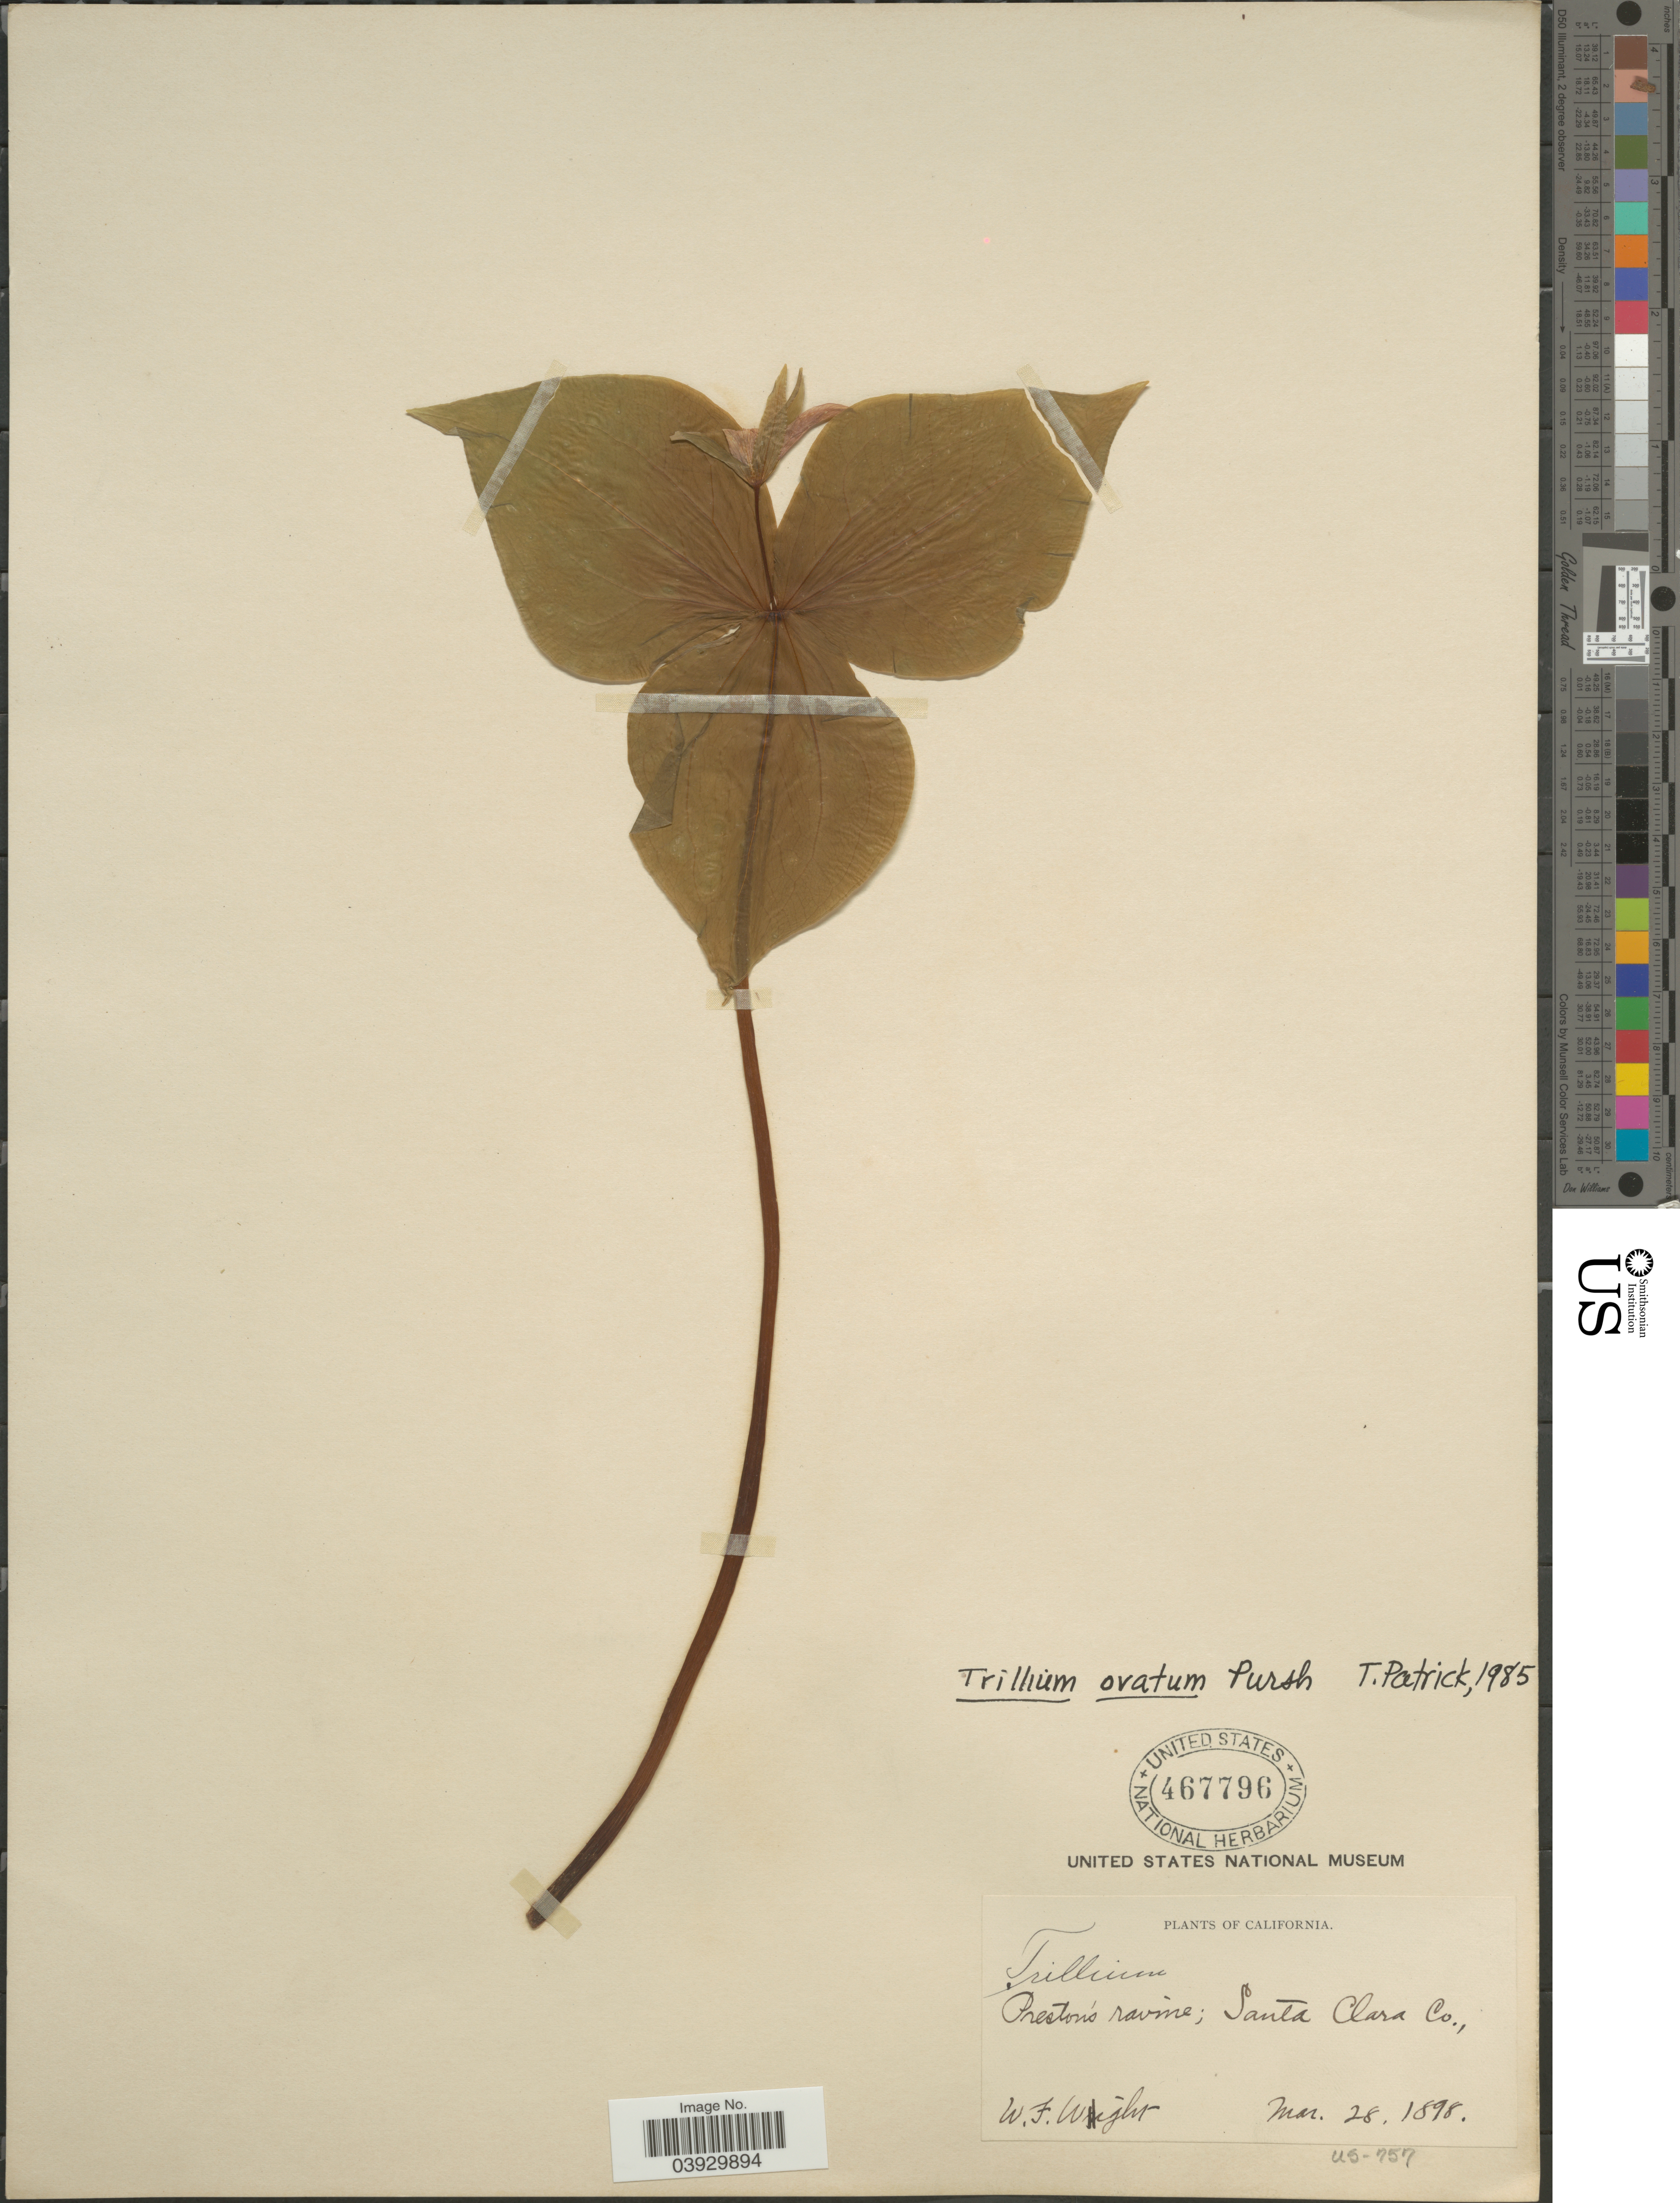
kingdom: Plantae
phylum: Tracheophyta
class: Liliopsida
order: Liliales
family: Melanthiaceae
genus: Trillium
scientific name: Trillium ovatum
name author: Pursh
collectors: W. Wight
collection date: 1898-03-28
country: United States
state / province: California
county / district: Santa Clara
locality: Preston's ravine; Santa Clara Co.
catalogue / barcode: US 467796